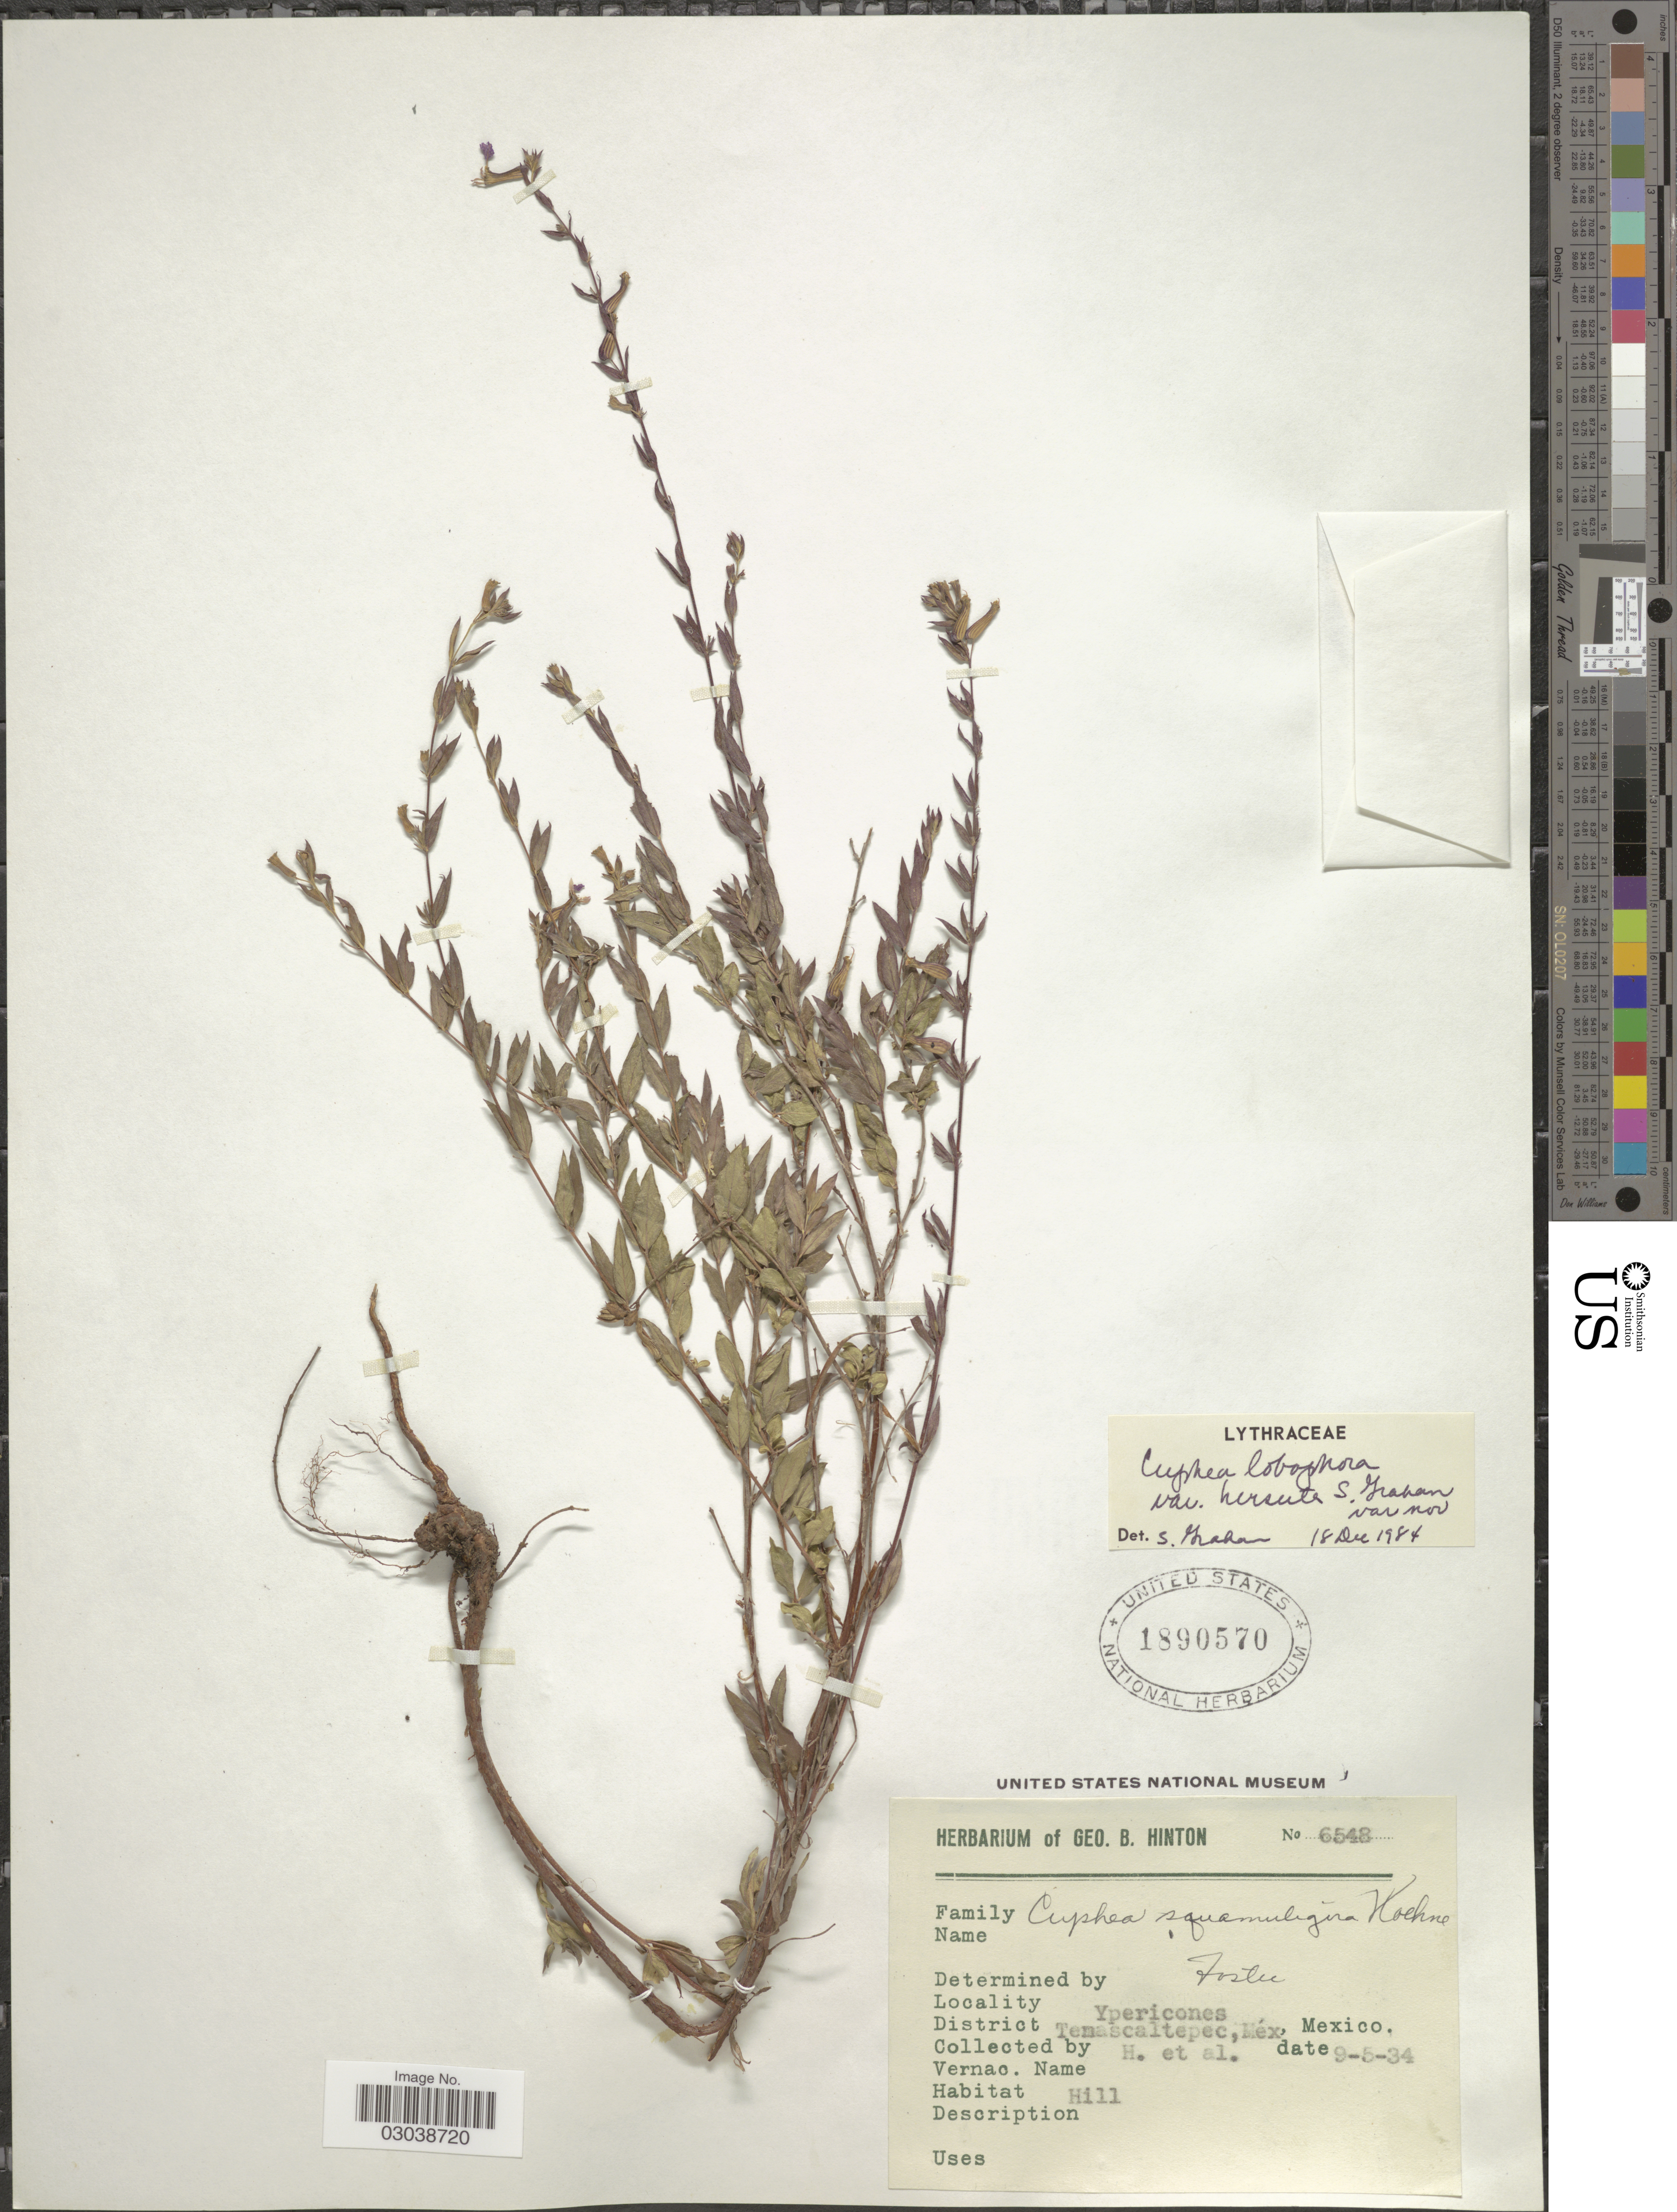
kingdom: Plantae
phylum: Tracheophyta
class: Magnoliopsida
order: Myrtales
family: Lythraceae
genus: Cuphea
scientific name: Cuphea lobophora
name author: Koehne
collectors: G. B. Hinton & et al.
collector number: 6548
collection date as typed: Transcribed d/m/y: 9/5/34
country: Mexico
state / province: México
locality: Ypericones, District Temascaltepec.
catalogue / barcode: US 1890570